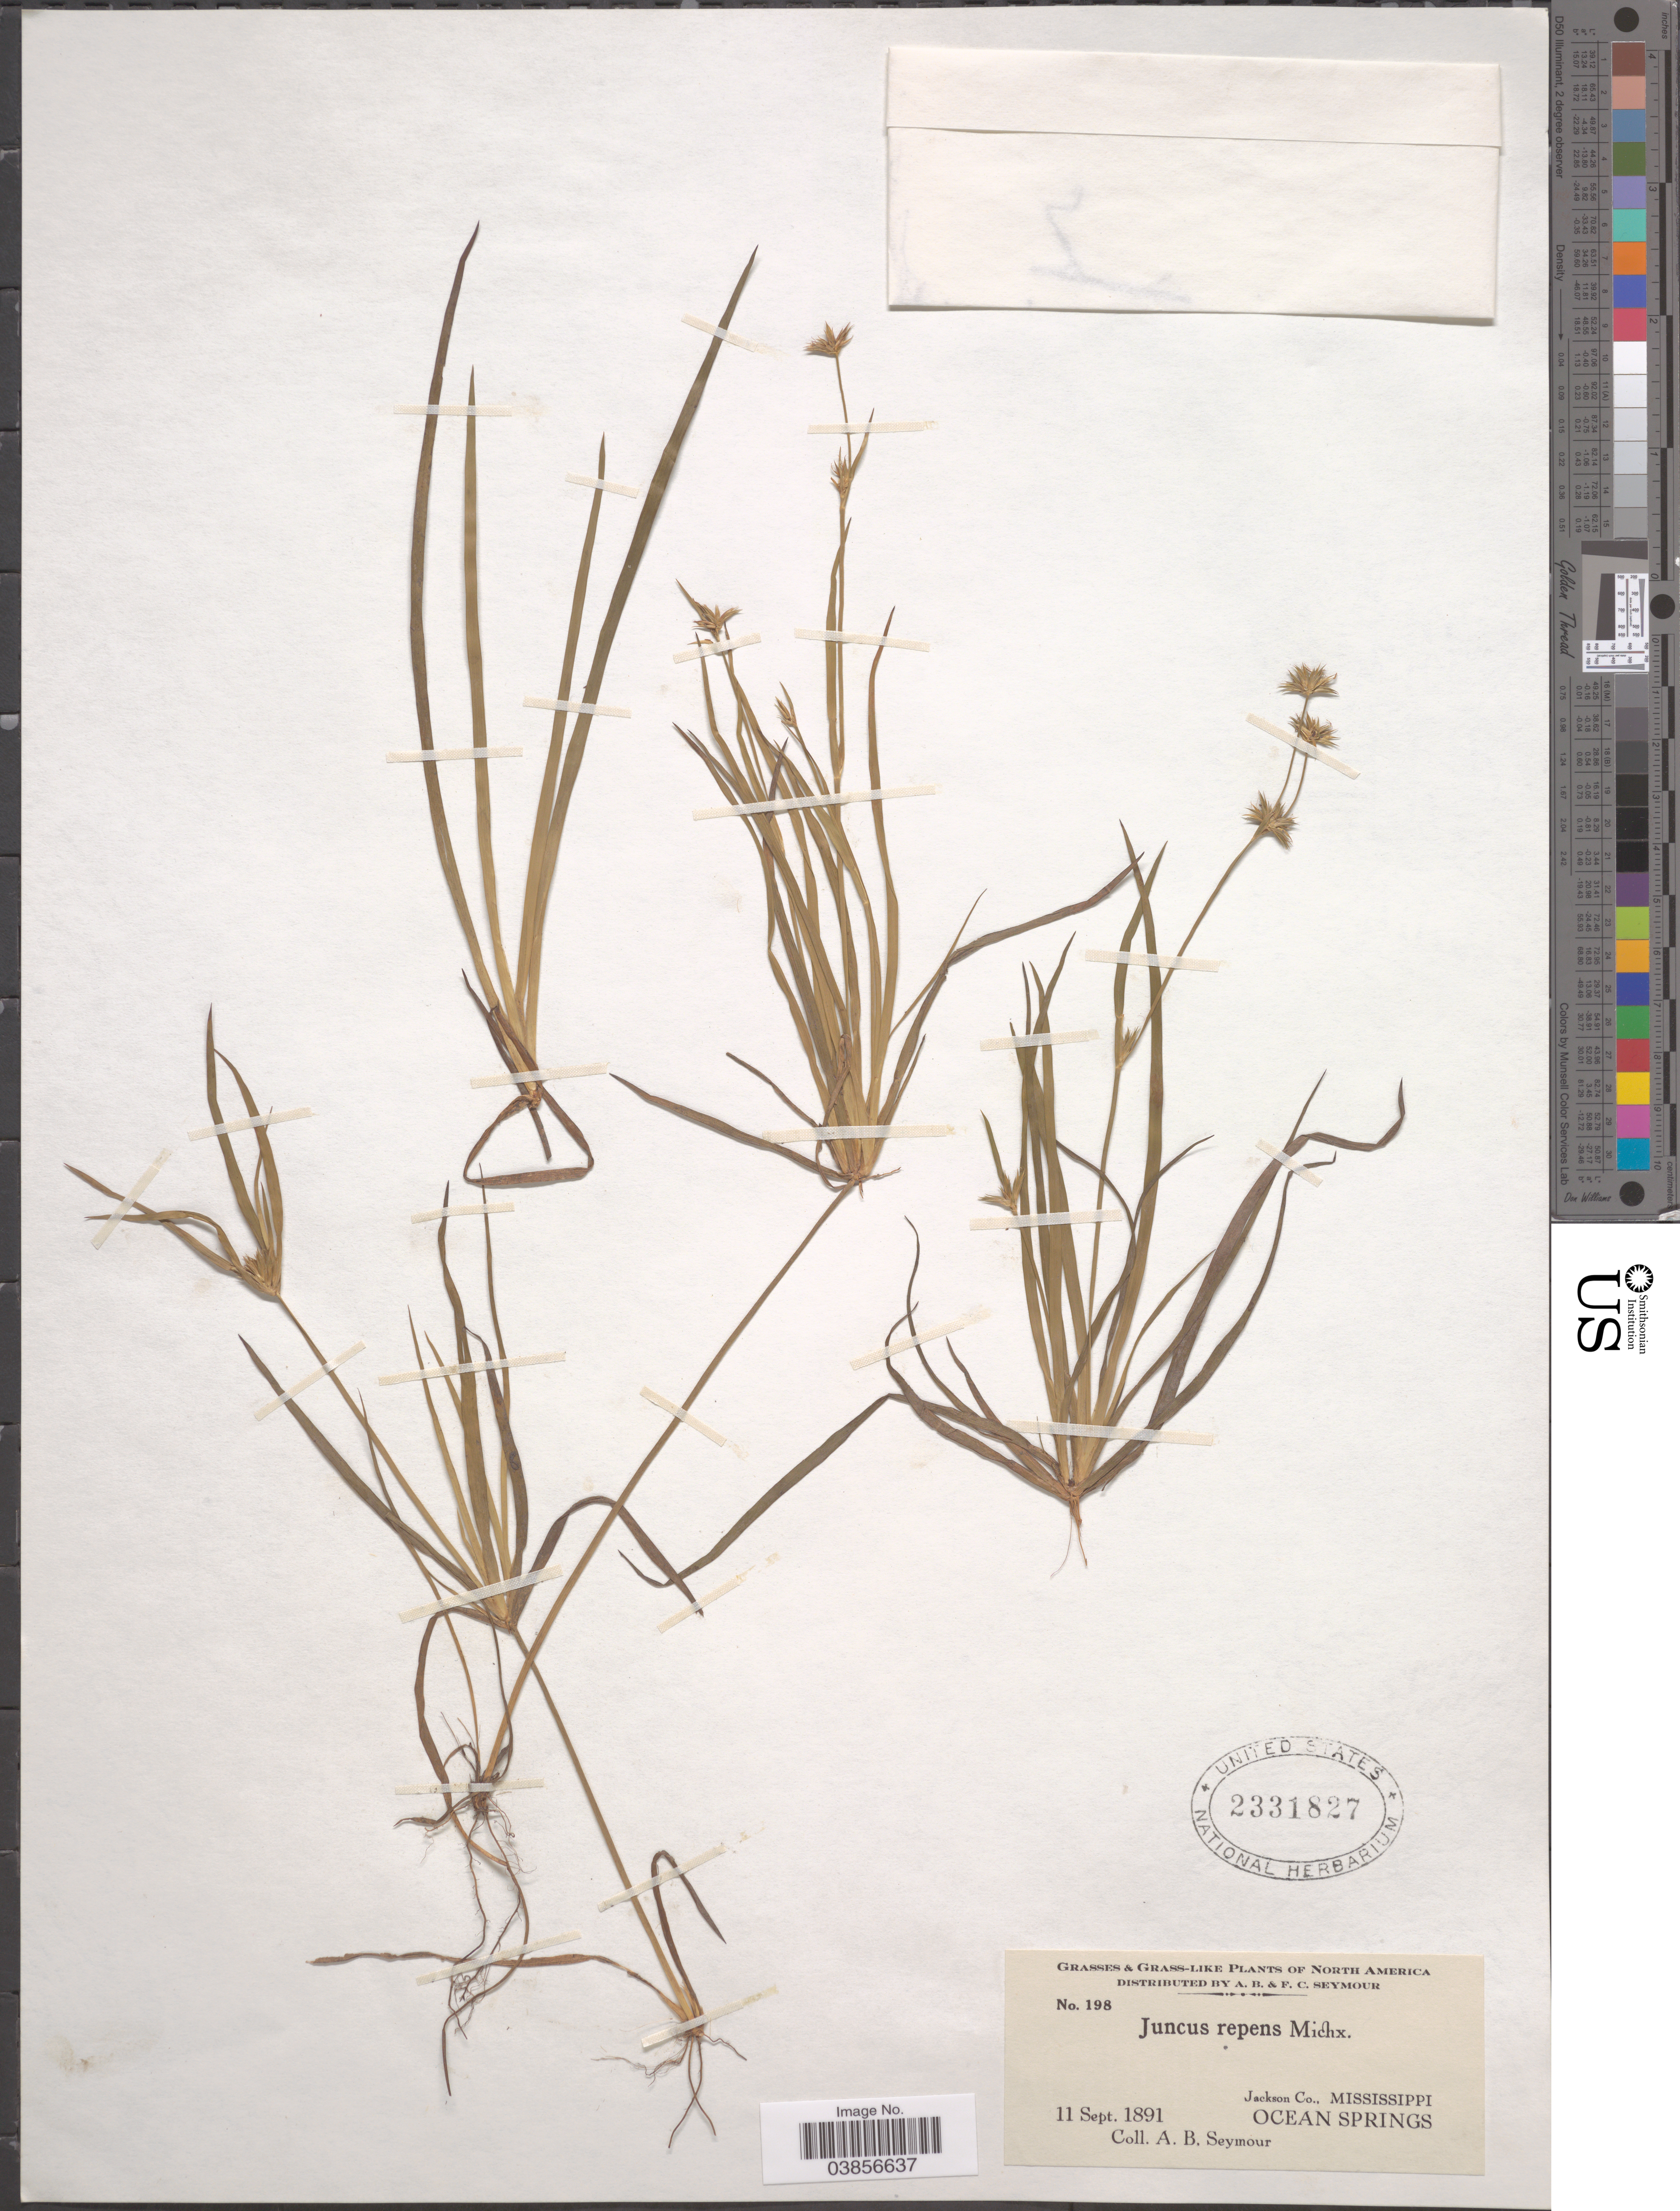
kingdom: Plantae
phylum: Tracheophyta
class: Liliopsida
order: Poales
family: Juncaceae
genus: Juncus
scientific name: Juncus repens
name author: Michx.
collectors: A. Seymour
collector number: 198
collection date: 1891-09-11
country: United States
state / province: Mississippi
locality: Jackson Co., Mississippi. Ocean Springs.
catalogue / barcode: US 2331827